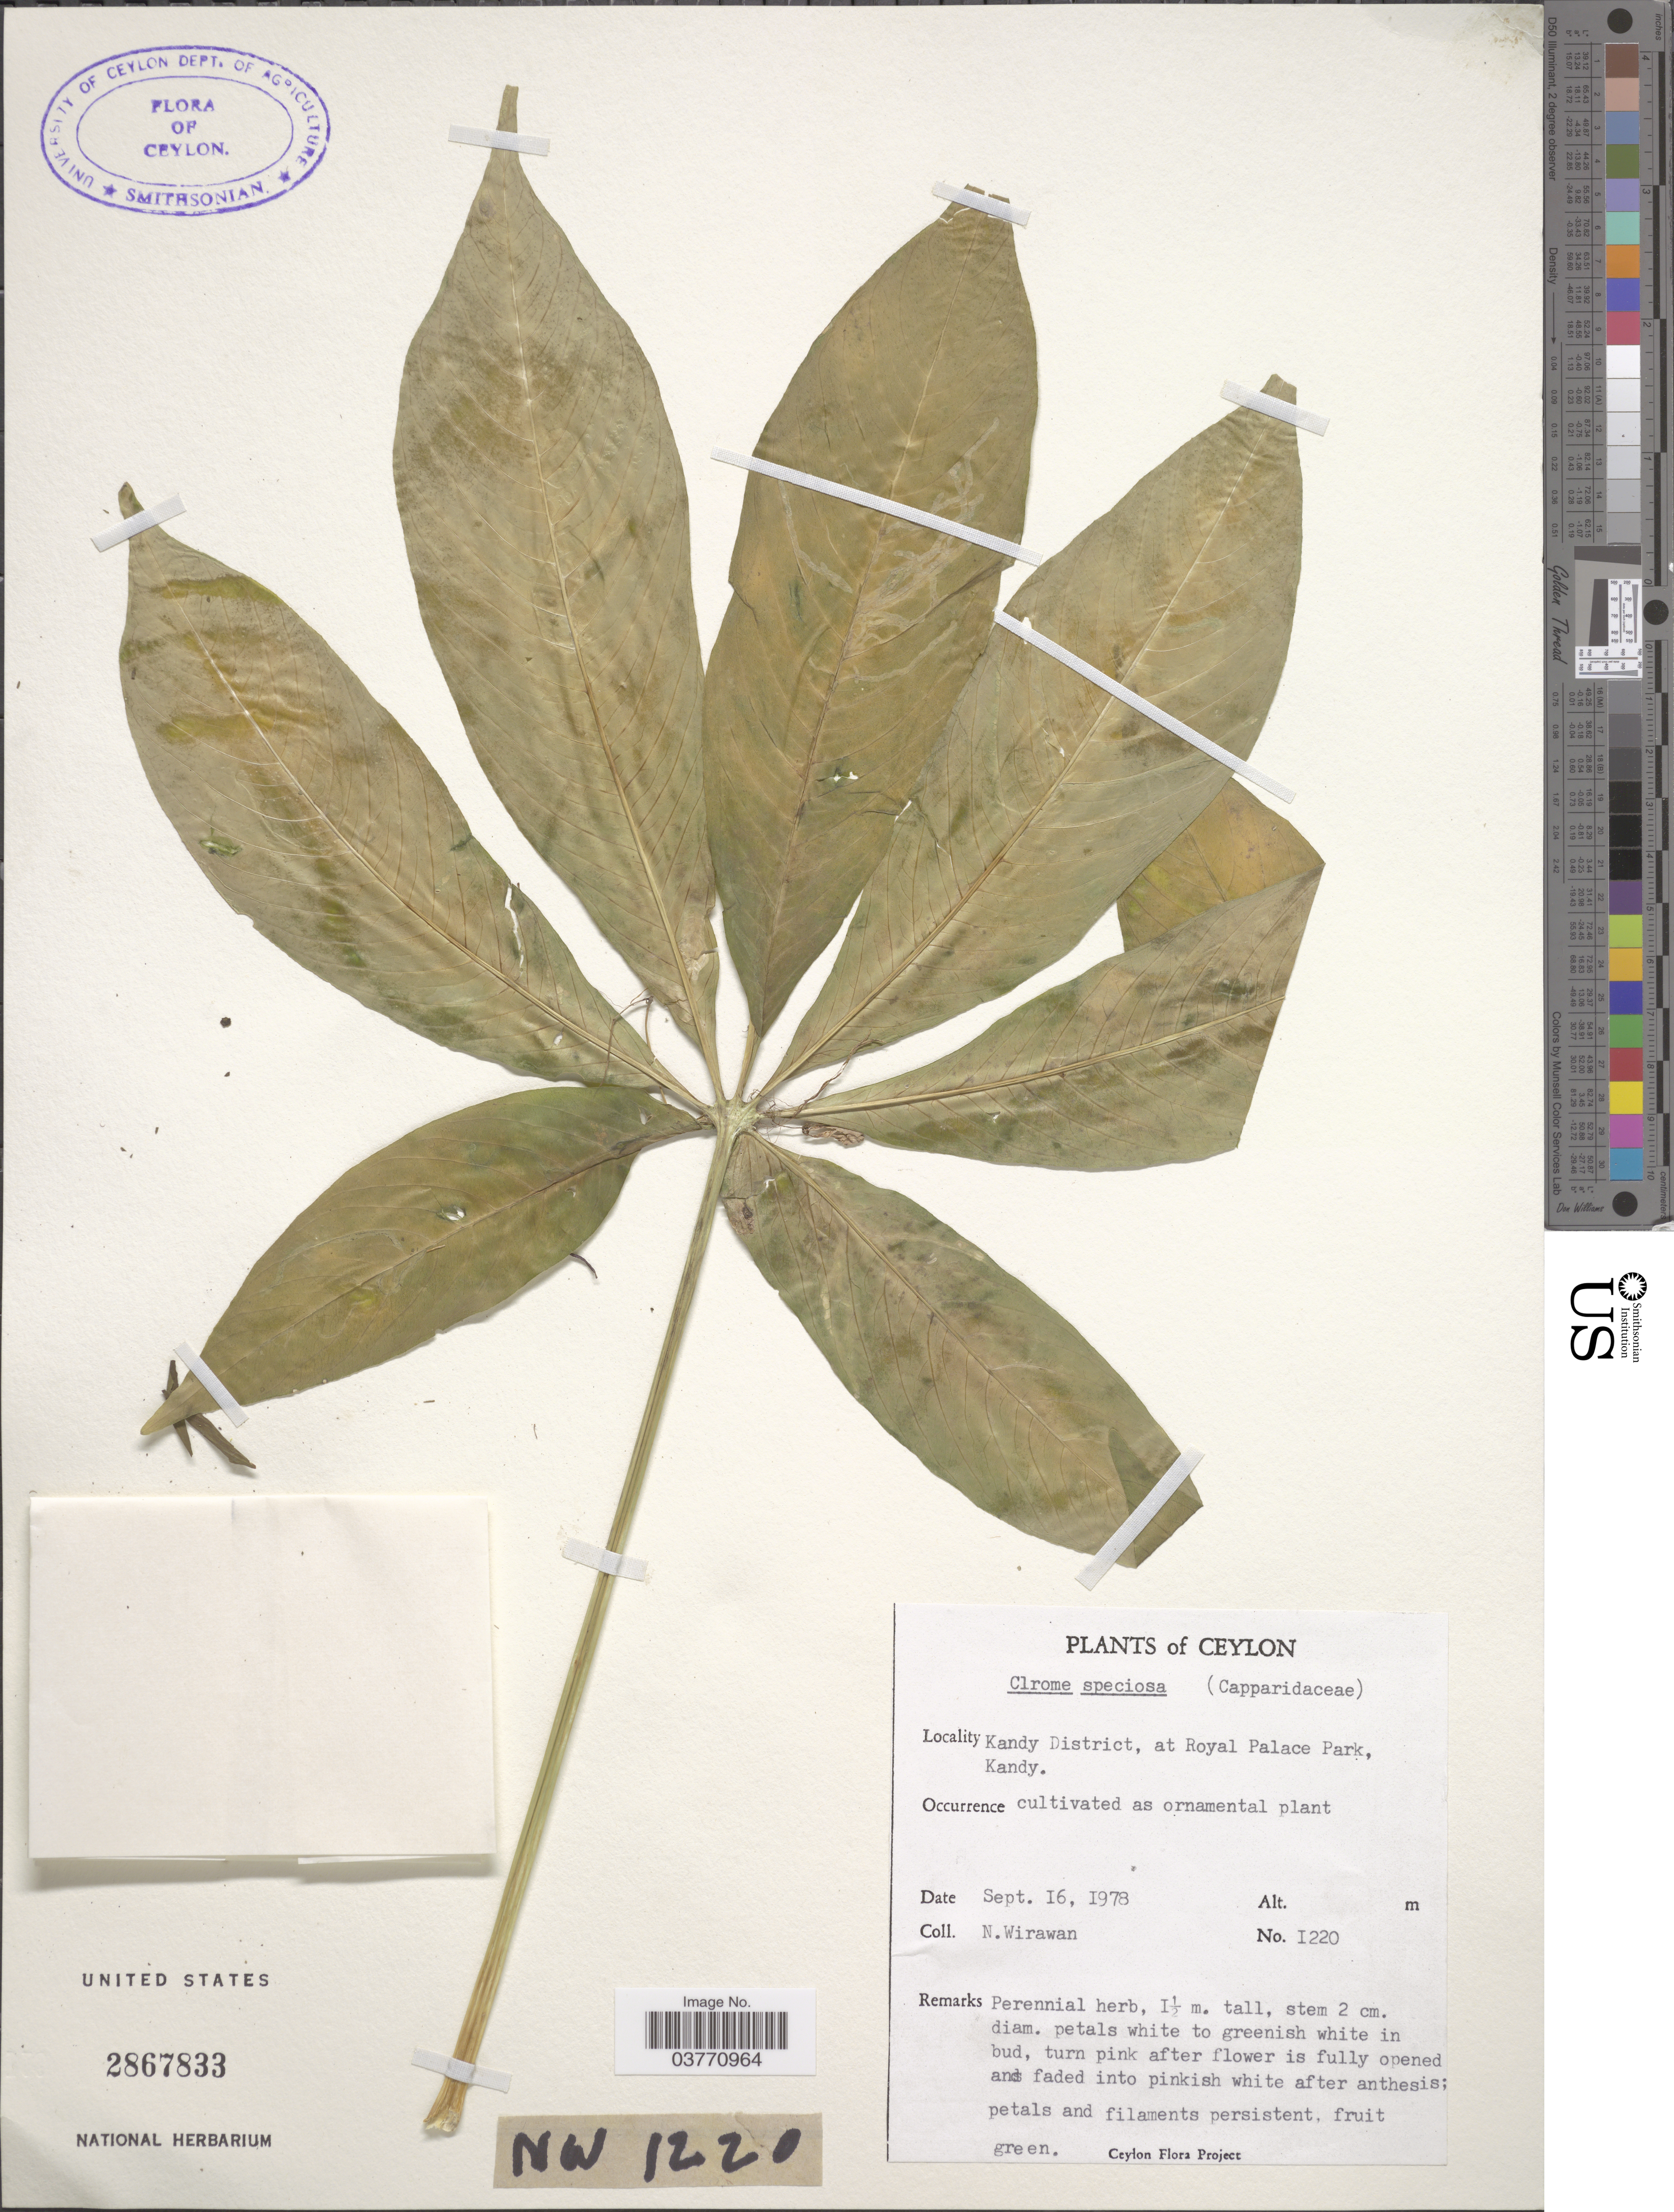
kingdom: Plantae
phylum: Tracheophyta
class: Magnoliopsida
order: Brassicales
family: Cleomaceae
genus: Cleoserrata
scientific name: Cleoserrata speciosa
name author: (Raf.) Iltis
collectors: N. Wirawan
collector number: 1220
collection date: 1978-09-16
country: Sri Lanka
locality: Ceylon. Kandy District, at Royal Palace Park, Kandy.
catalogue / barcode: US 2867833